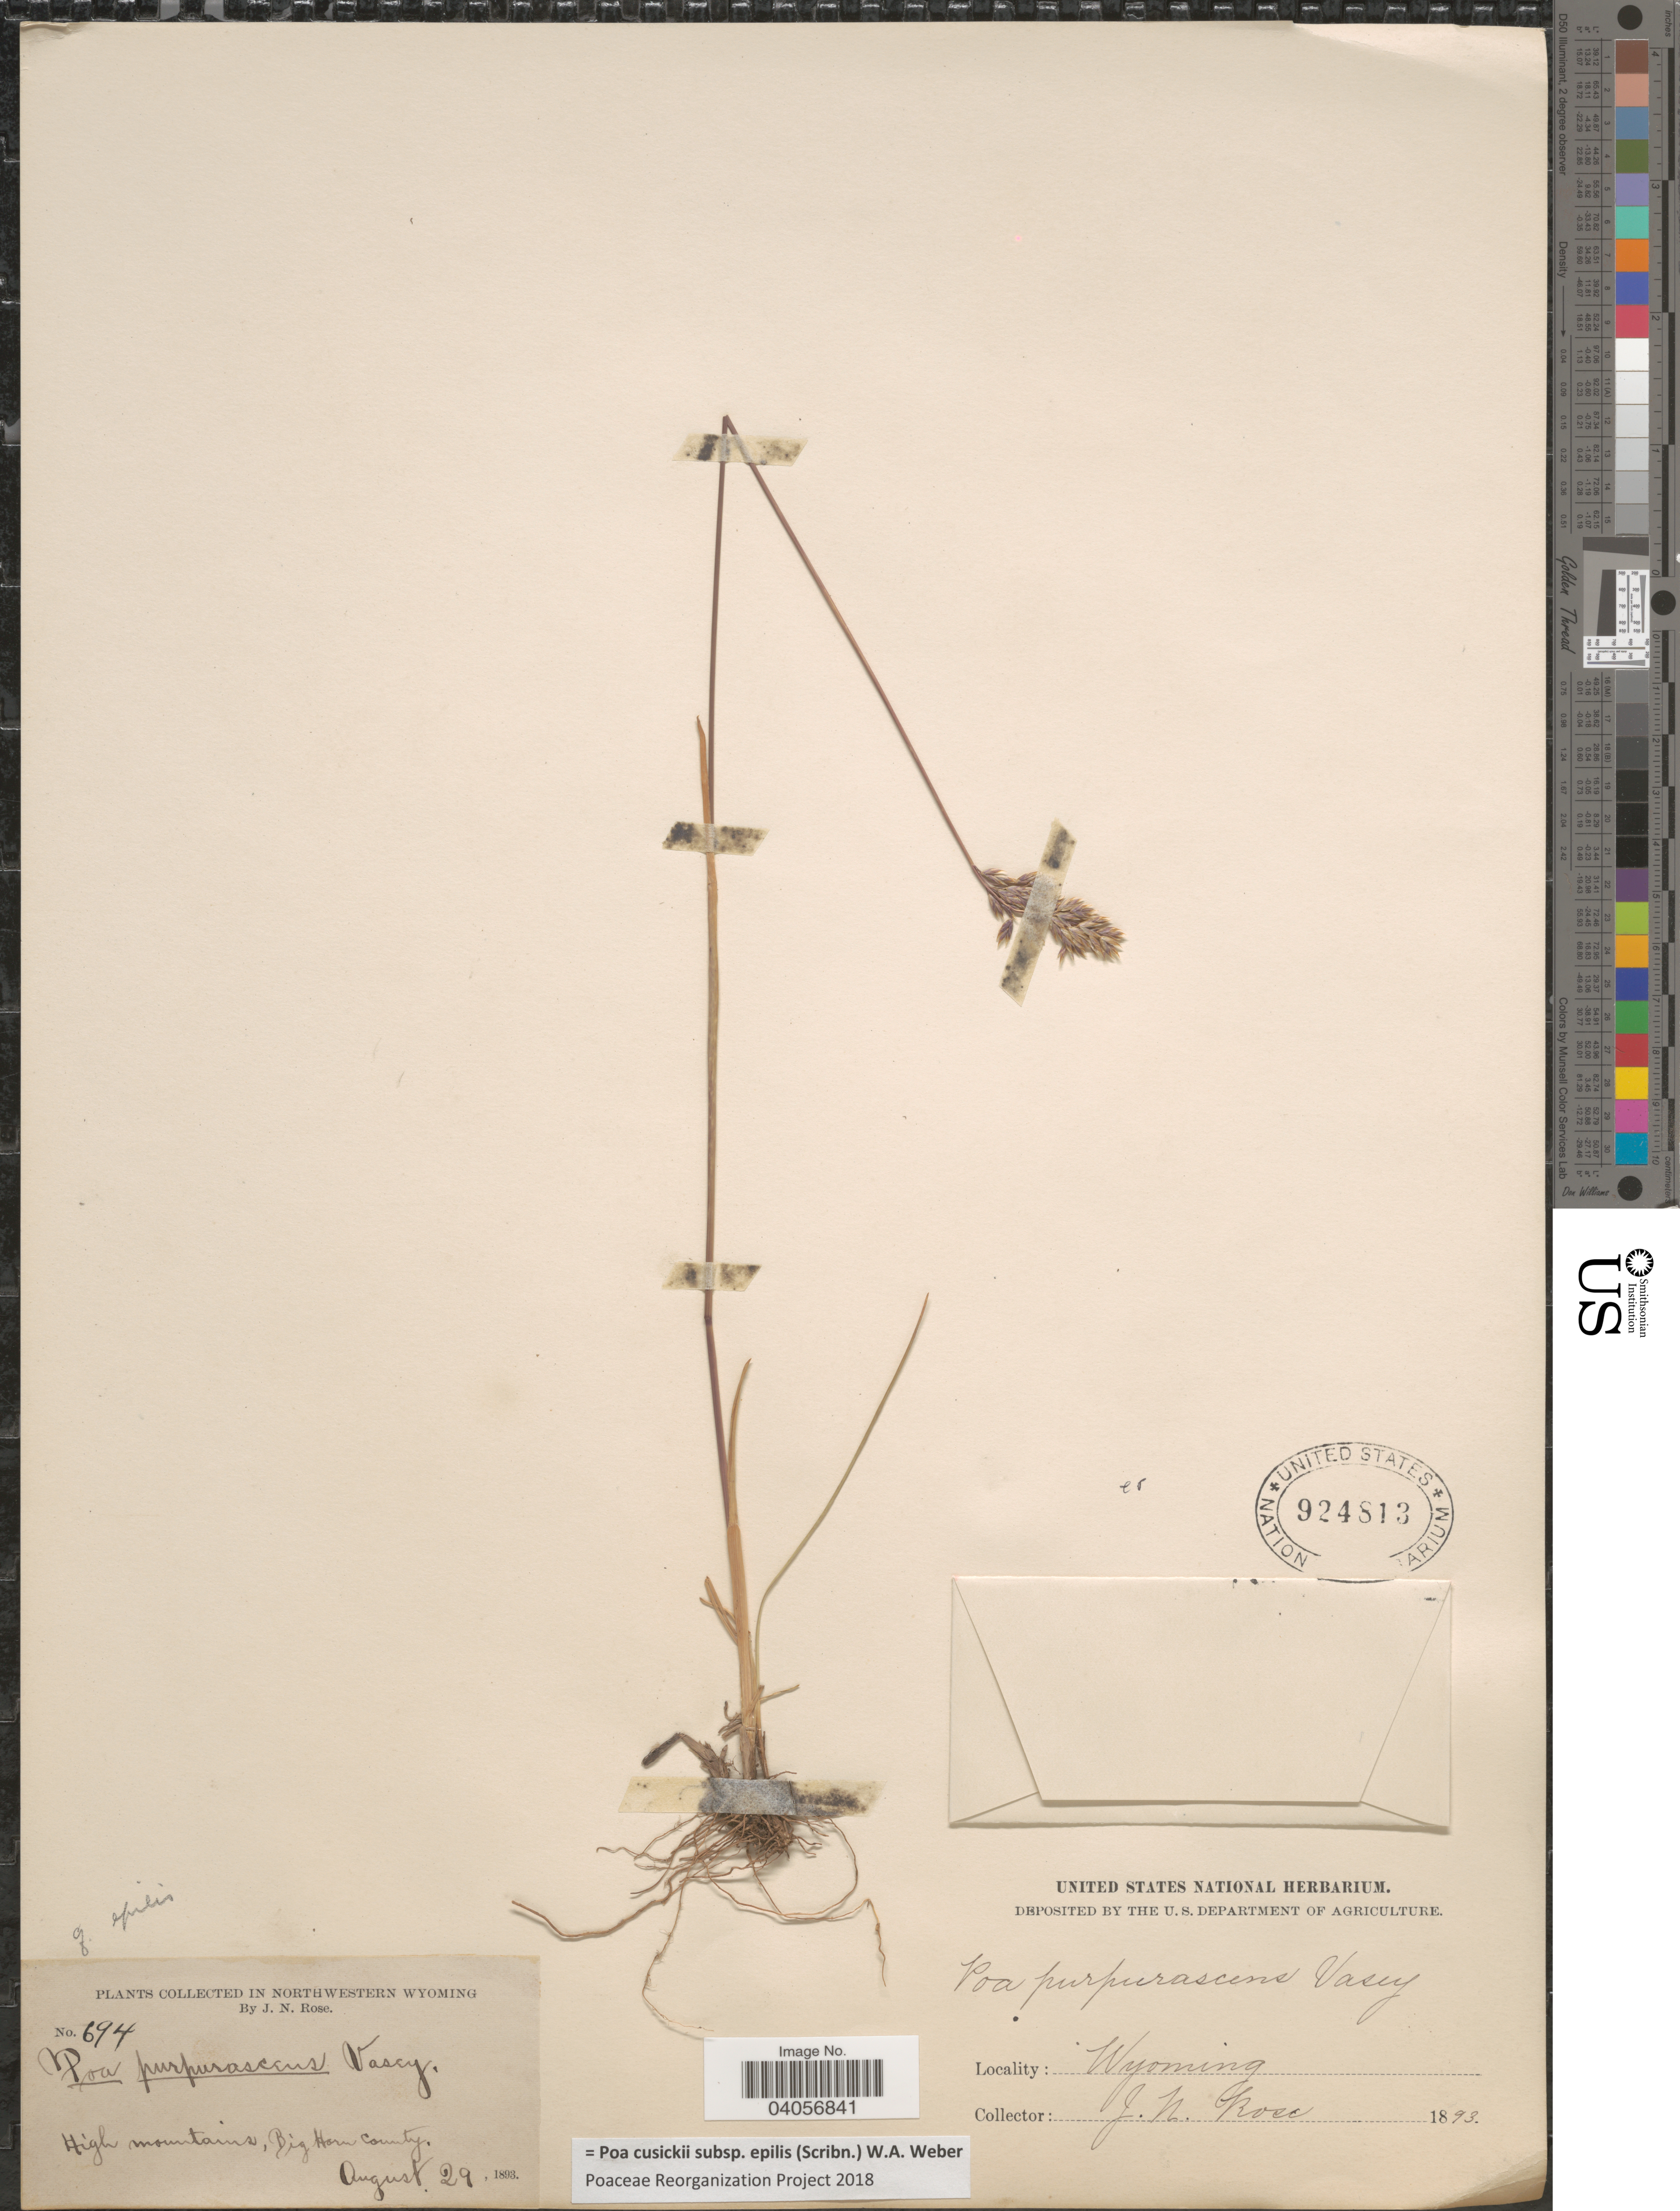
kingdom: Plantae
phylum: Tracheophyta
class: Liliopsida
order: Poales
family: Poaceae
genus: Poa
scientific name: Poa cusickii subsp. epilis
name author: (Scribn.) W.A. Weber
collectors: J. N. Rose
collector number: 694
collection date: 1893-08-29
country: United States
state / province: Wyoming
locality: In Northwestern Wyoming. High mountains, Big Horn County.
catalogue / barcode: US 924813